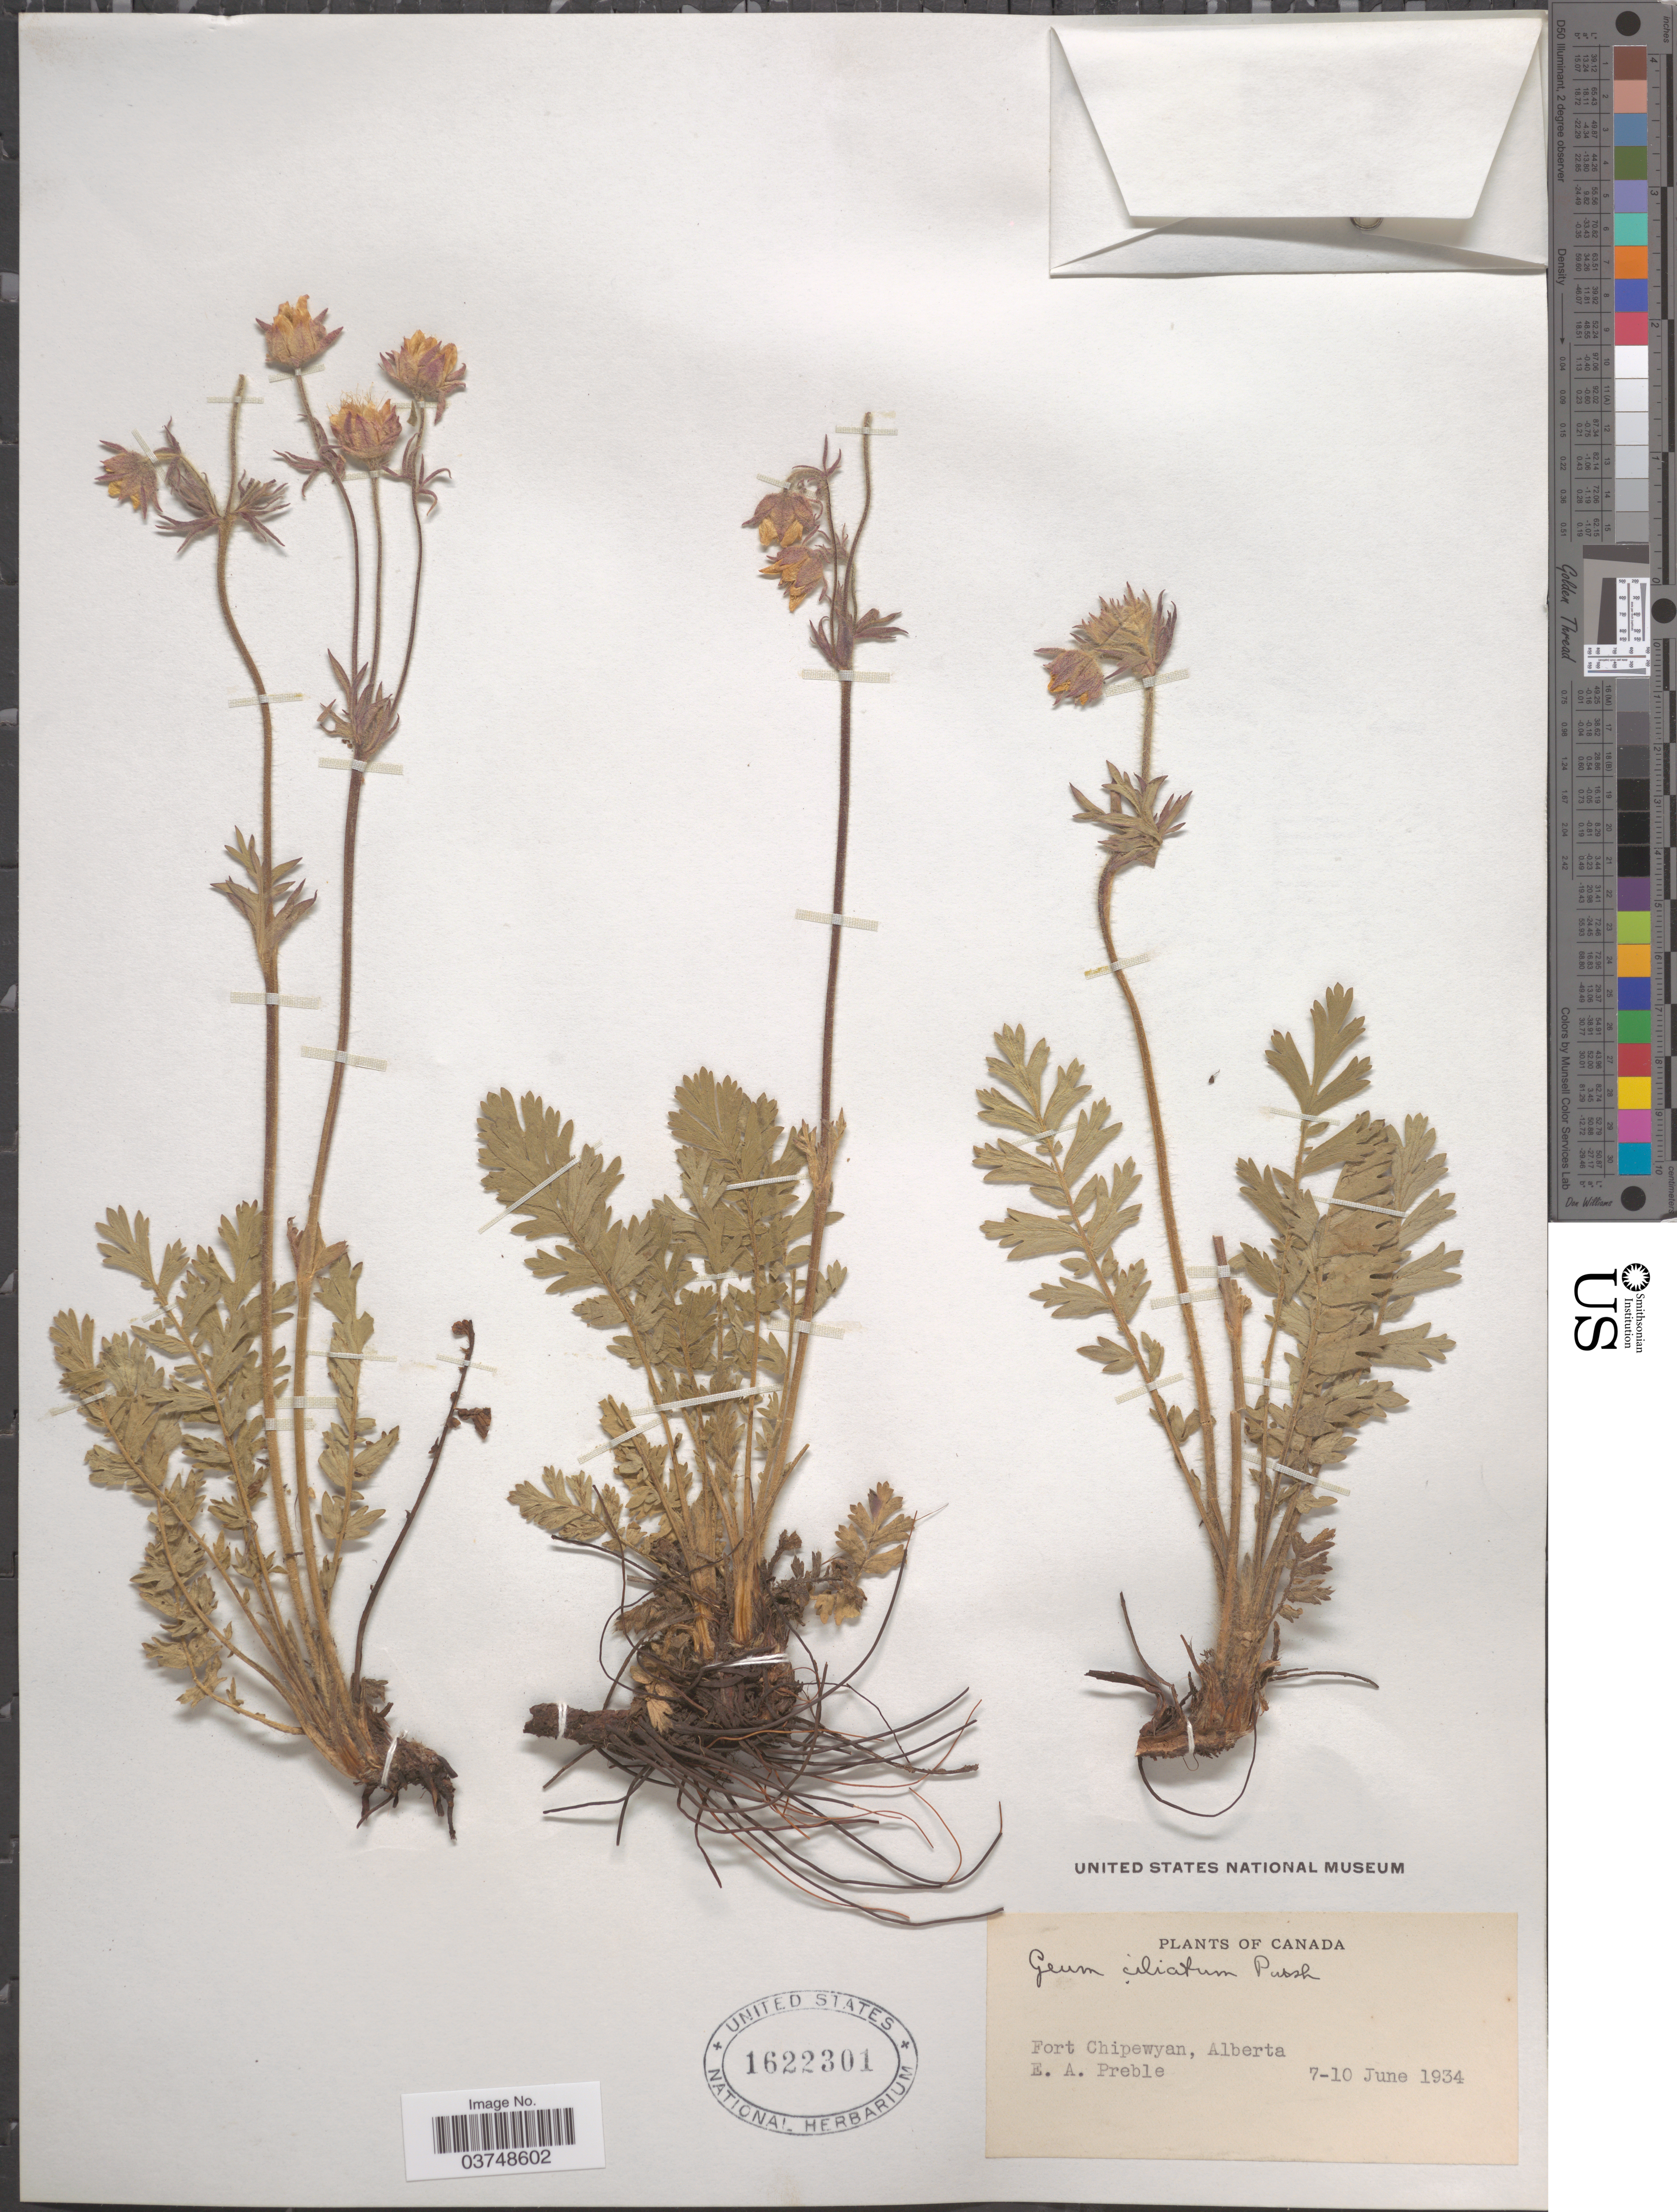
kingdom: Plantae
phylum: Tracheophyta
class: Magnoliopsida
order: Rosales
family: Rosaceae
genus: Geum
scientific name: Geum triflorum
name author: Pursh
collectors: E. Preble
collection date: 1934-06-07/1934-06-10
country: Canada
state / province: Alberta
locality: Fort Chipewyan.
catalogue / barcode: US 1622301